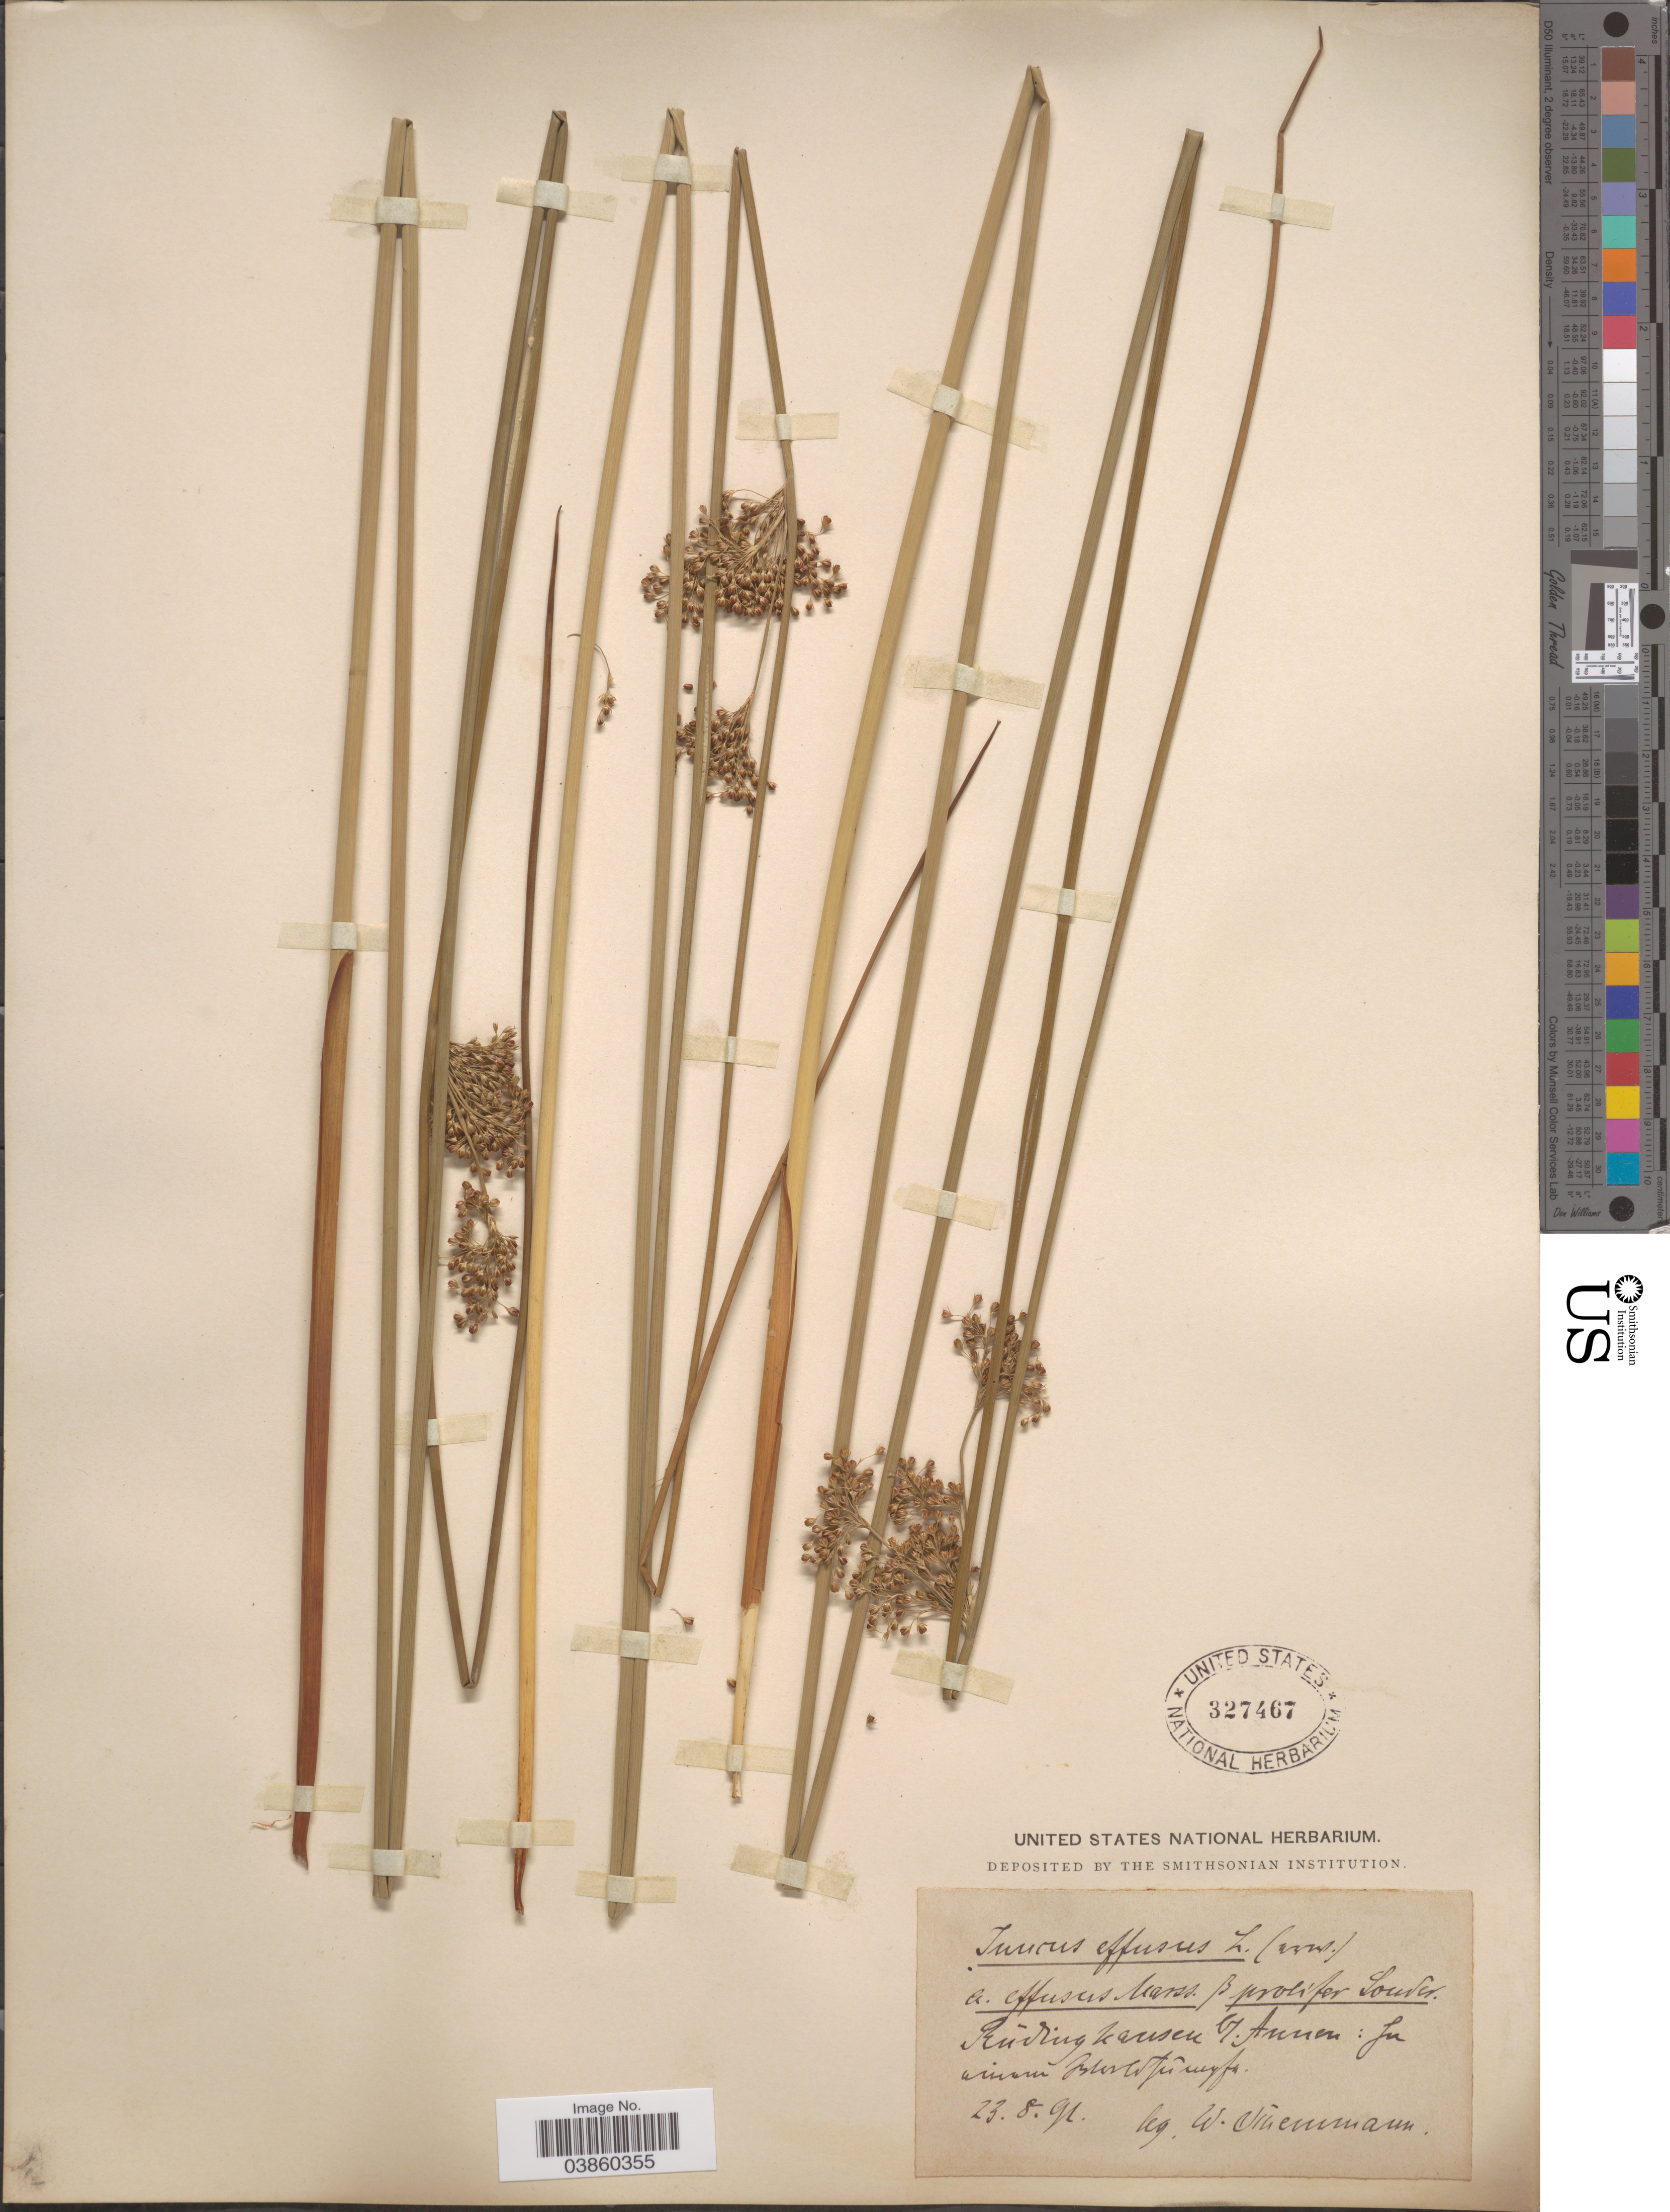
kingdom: Plantae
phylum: Tracheophyta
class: Liliopsida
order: Poales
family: Juncaceae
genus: Juncus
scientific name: Juncus effusus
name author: L.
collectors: W. Schemmann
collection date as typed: Transcribed d/m/y: 23/8/91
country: Germany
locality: Rudling [interpreted] kansen b/. Annen.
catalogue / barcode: US 327467